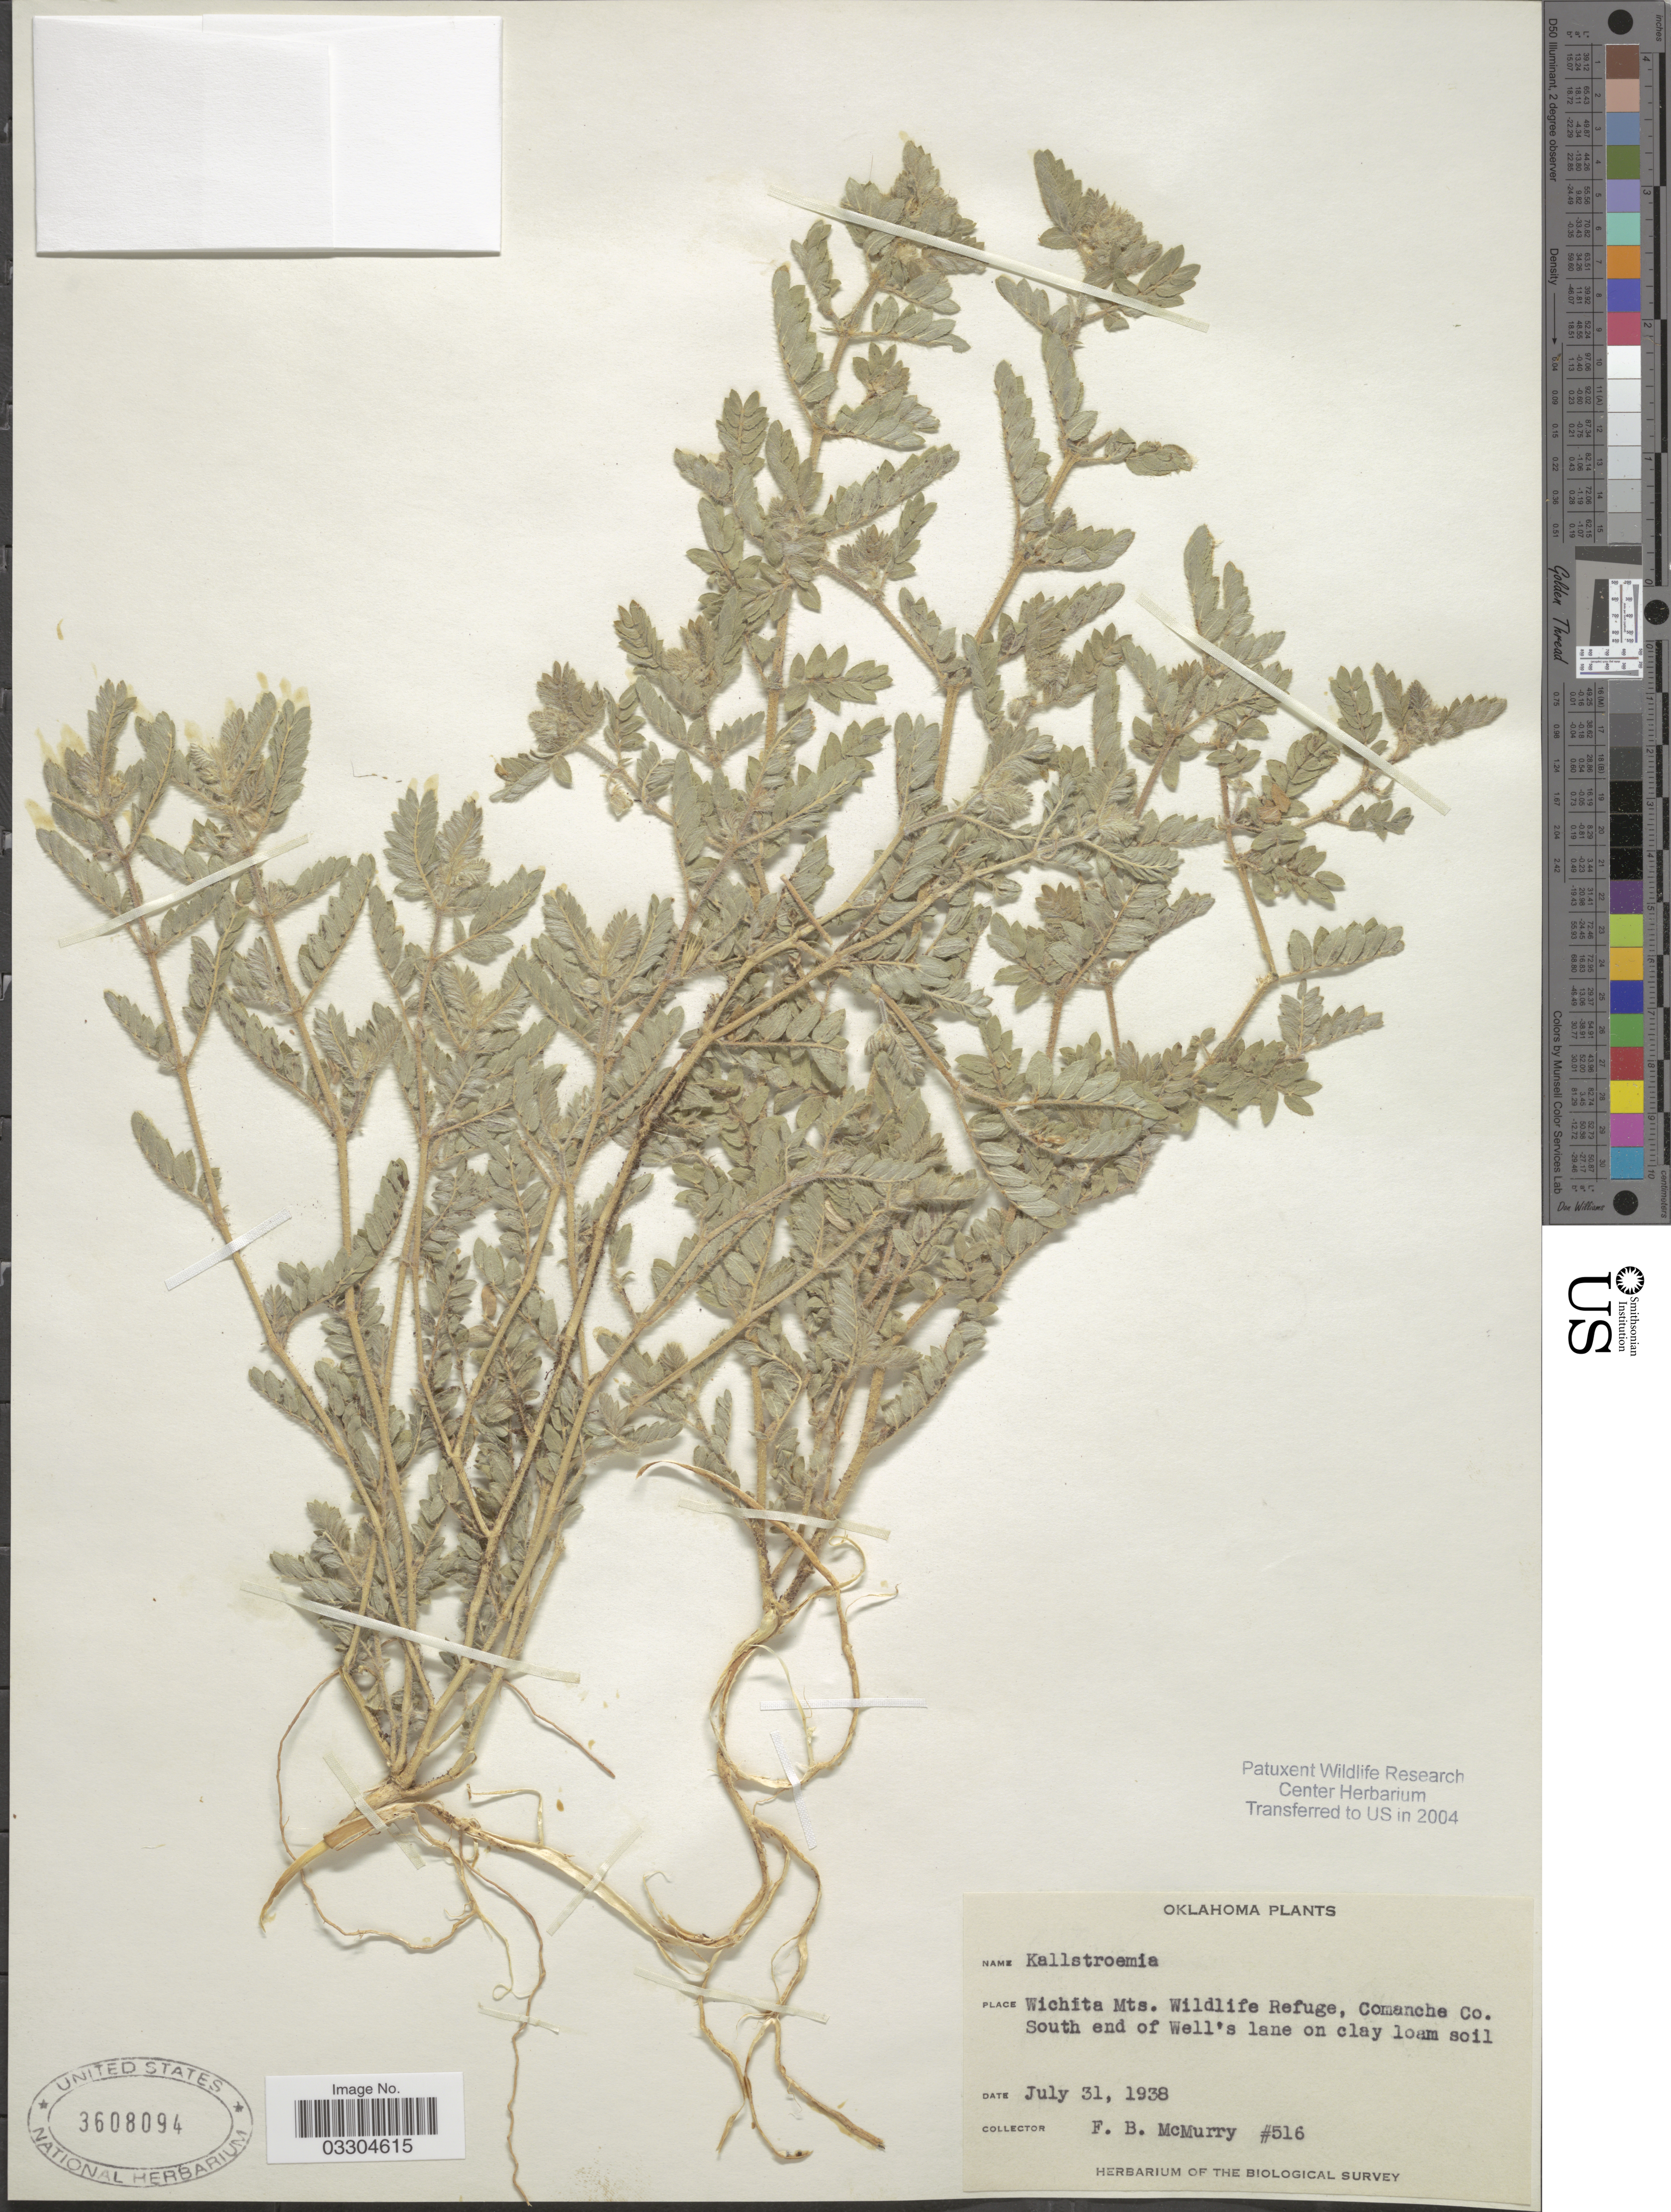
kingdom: Plantae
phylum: Tracheophyta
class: Magnoliopsida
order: Zygophyllales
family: Zygophyllaceae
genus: Kallstroemia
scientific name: Kallstroemia sp.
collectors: F. B. McMurry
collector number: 516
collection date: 1938-07-31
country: United States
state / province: Oklahoma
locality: Wichita Mts. Wildlife Refuge, Comanche Co. South end of Well's lane.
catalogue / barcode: US 3608094